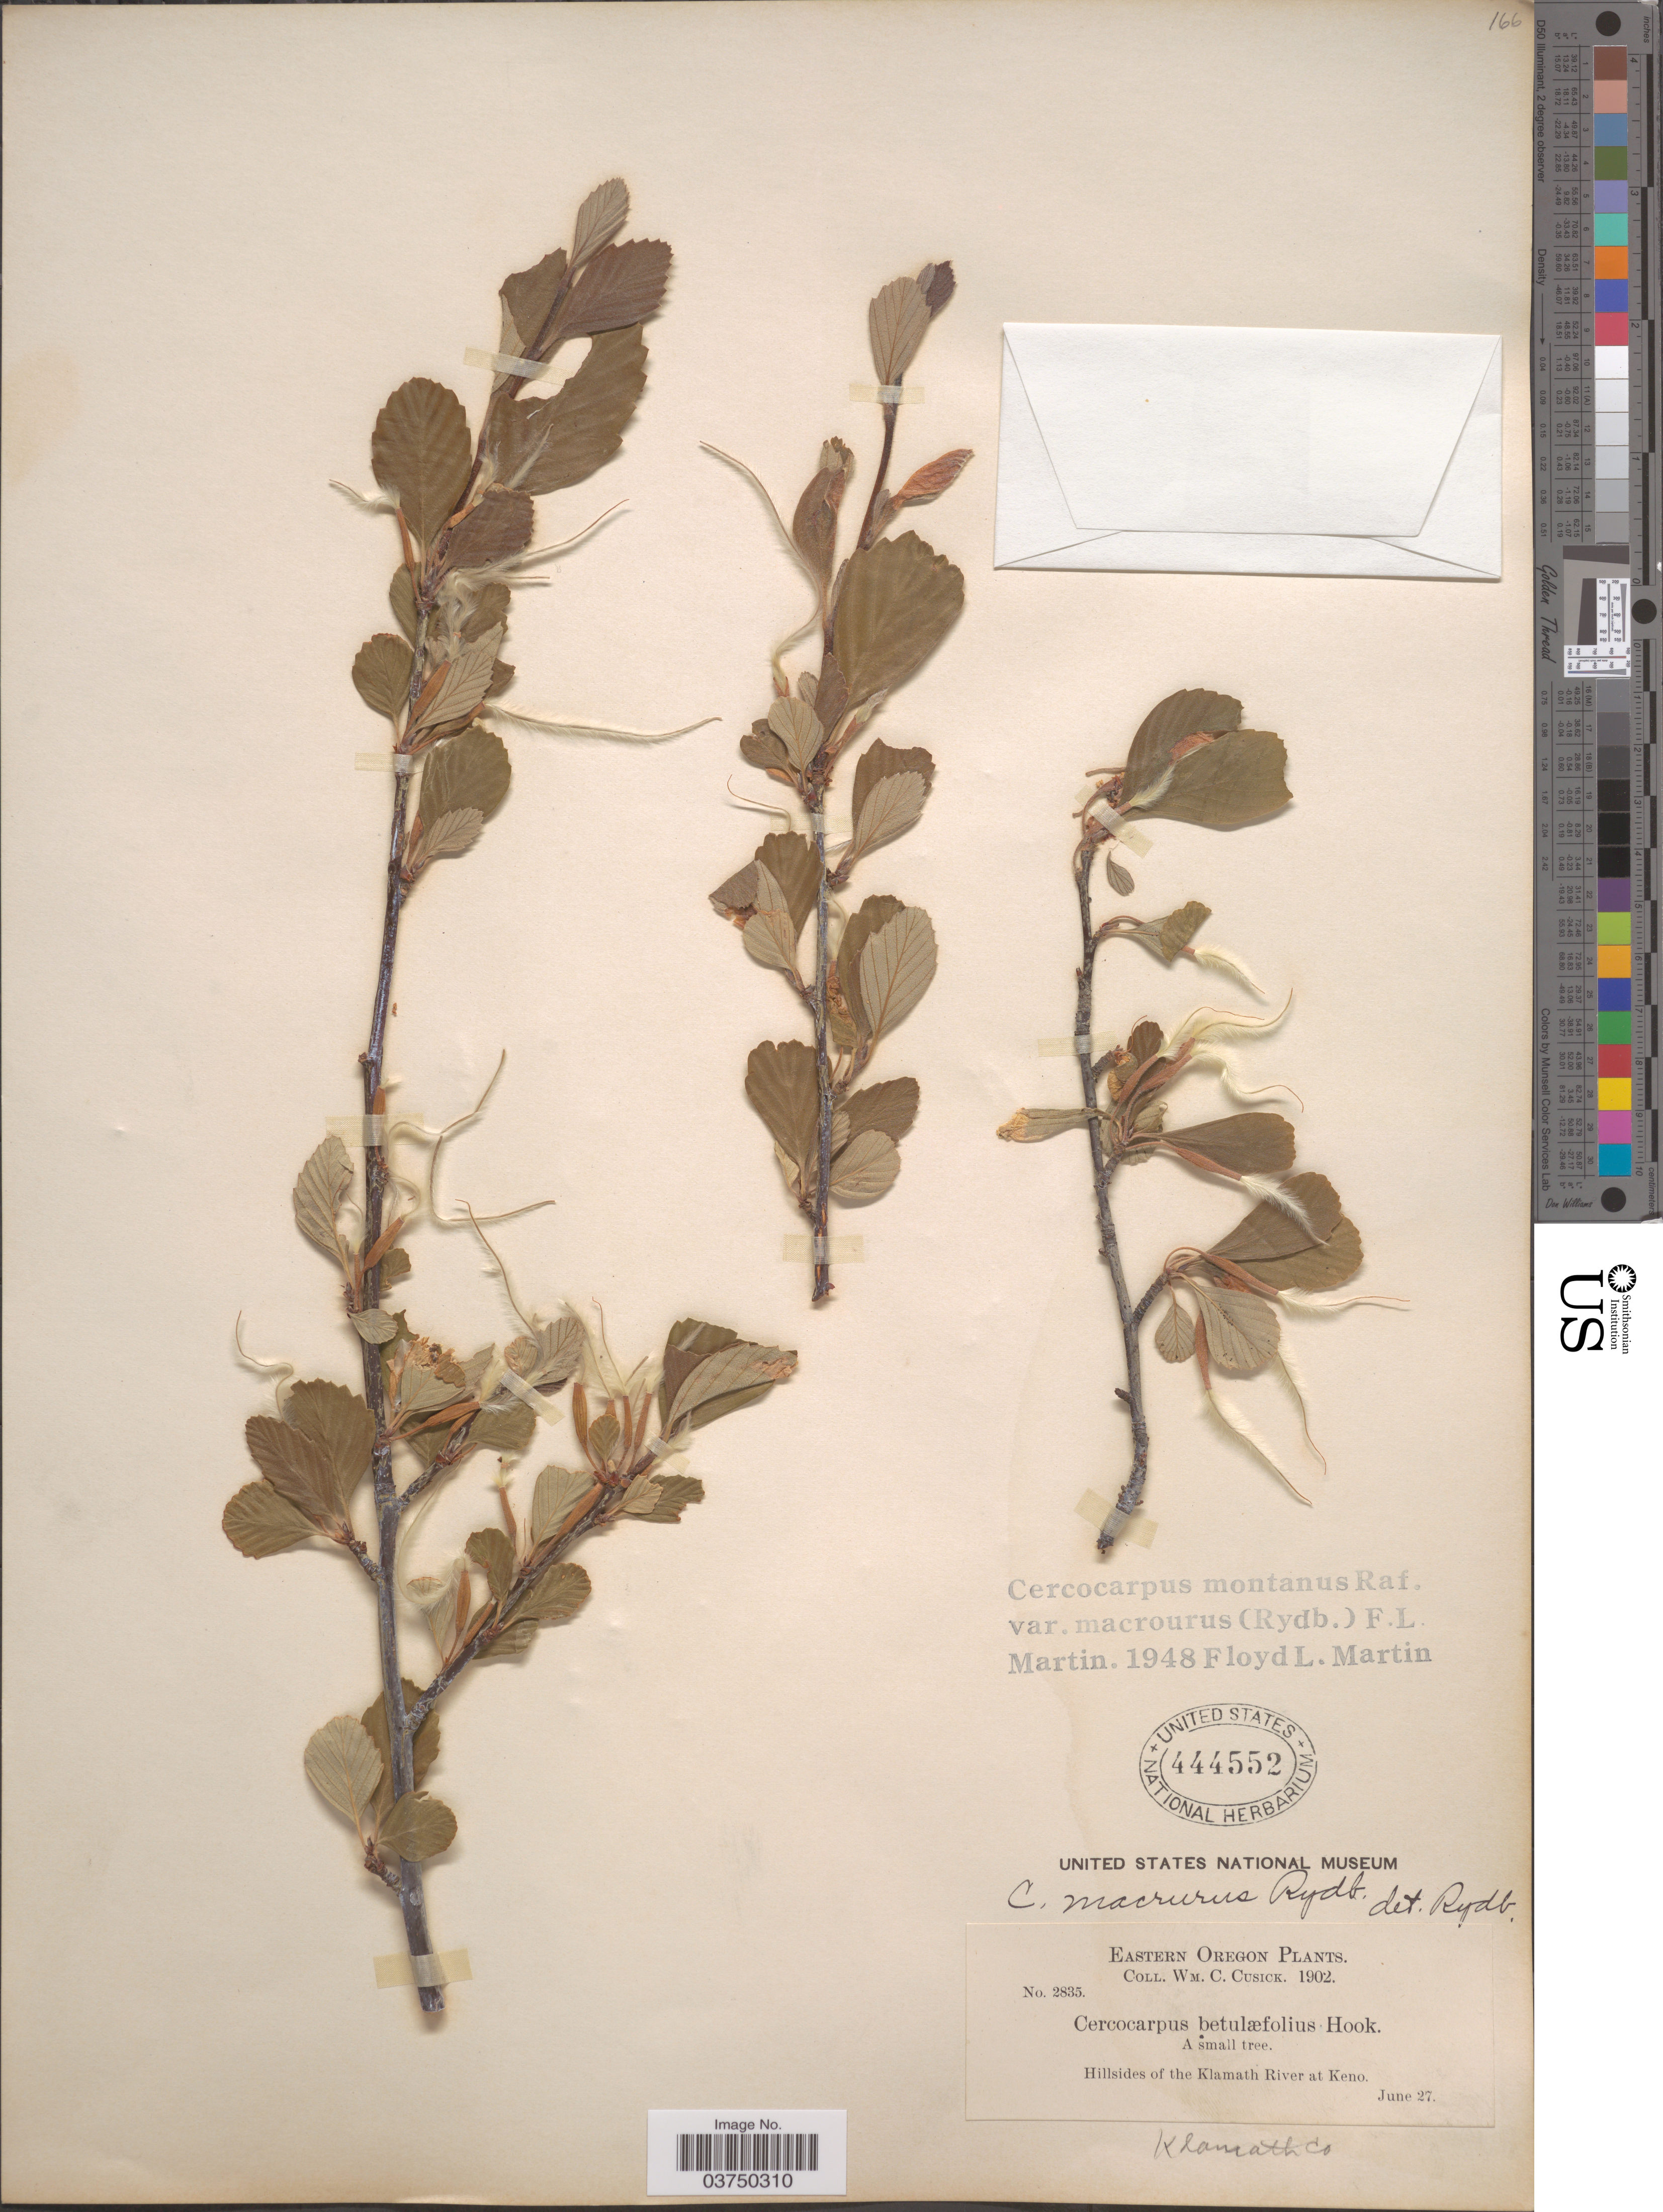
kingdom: Plantae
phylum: Tracheophyta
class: Magnoliopsida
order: Rosales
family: Rosaceae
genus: Cercocarpus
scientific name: Cercocarpus montanus var. macrourus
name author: (Rydb.) F.L. Martin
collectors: W. C. Cusick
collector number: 2835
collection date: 1902-06-27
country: United States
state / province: Oregon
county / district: Klamath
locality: Eastern Oregon. Hillsides of the Klamath River at Keno. Klamath Co.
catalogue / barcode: US 444552